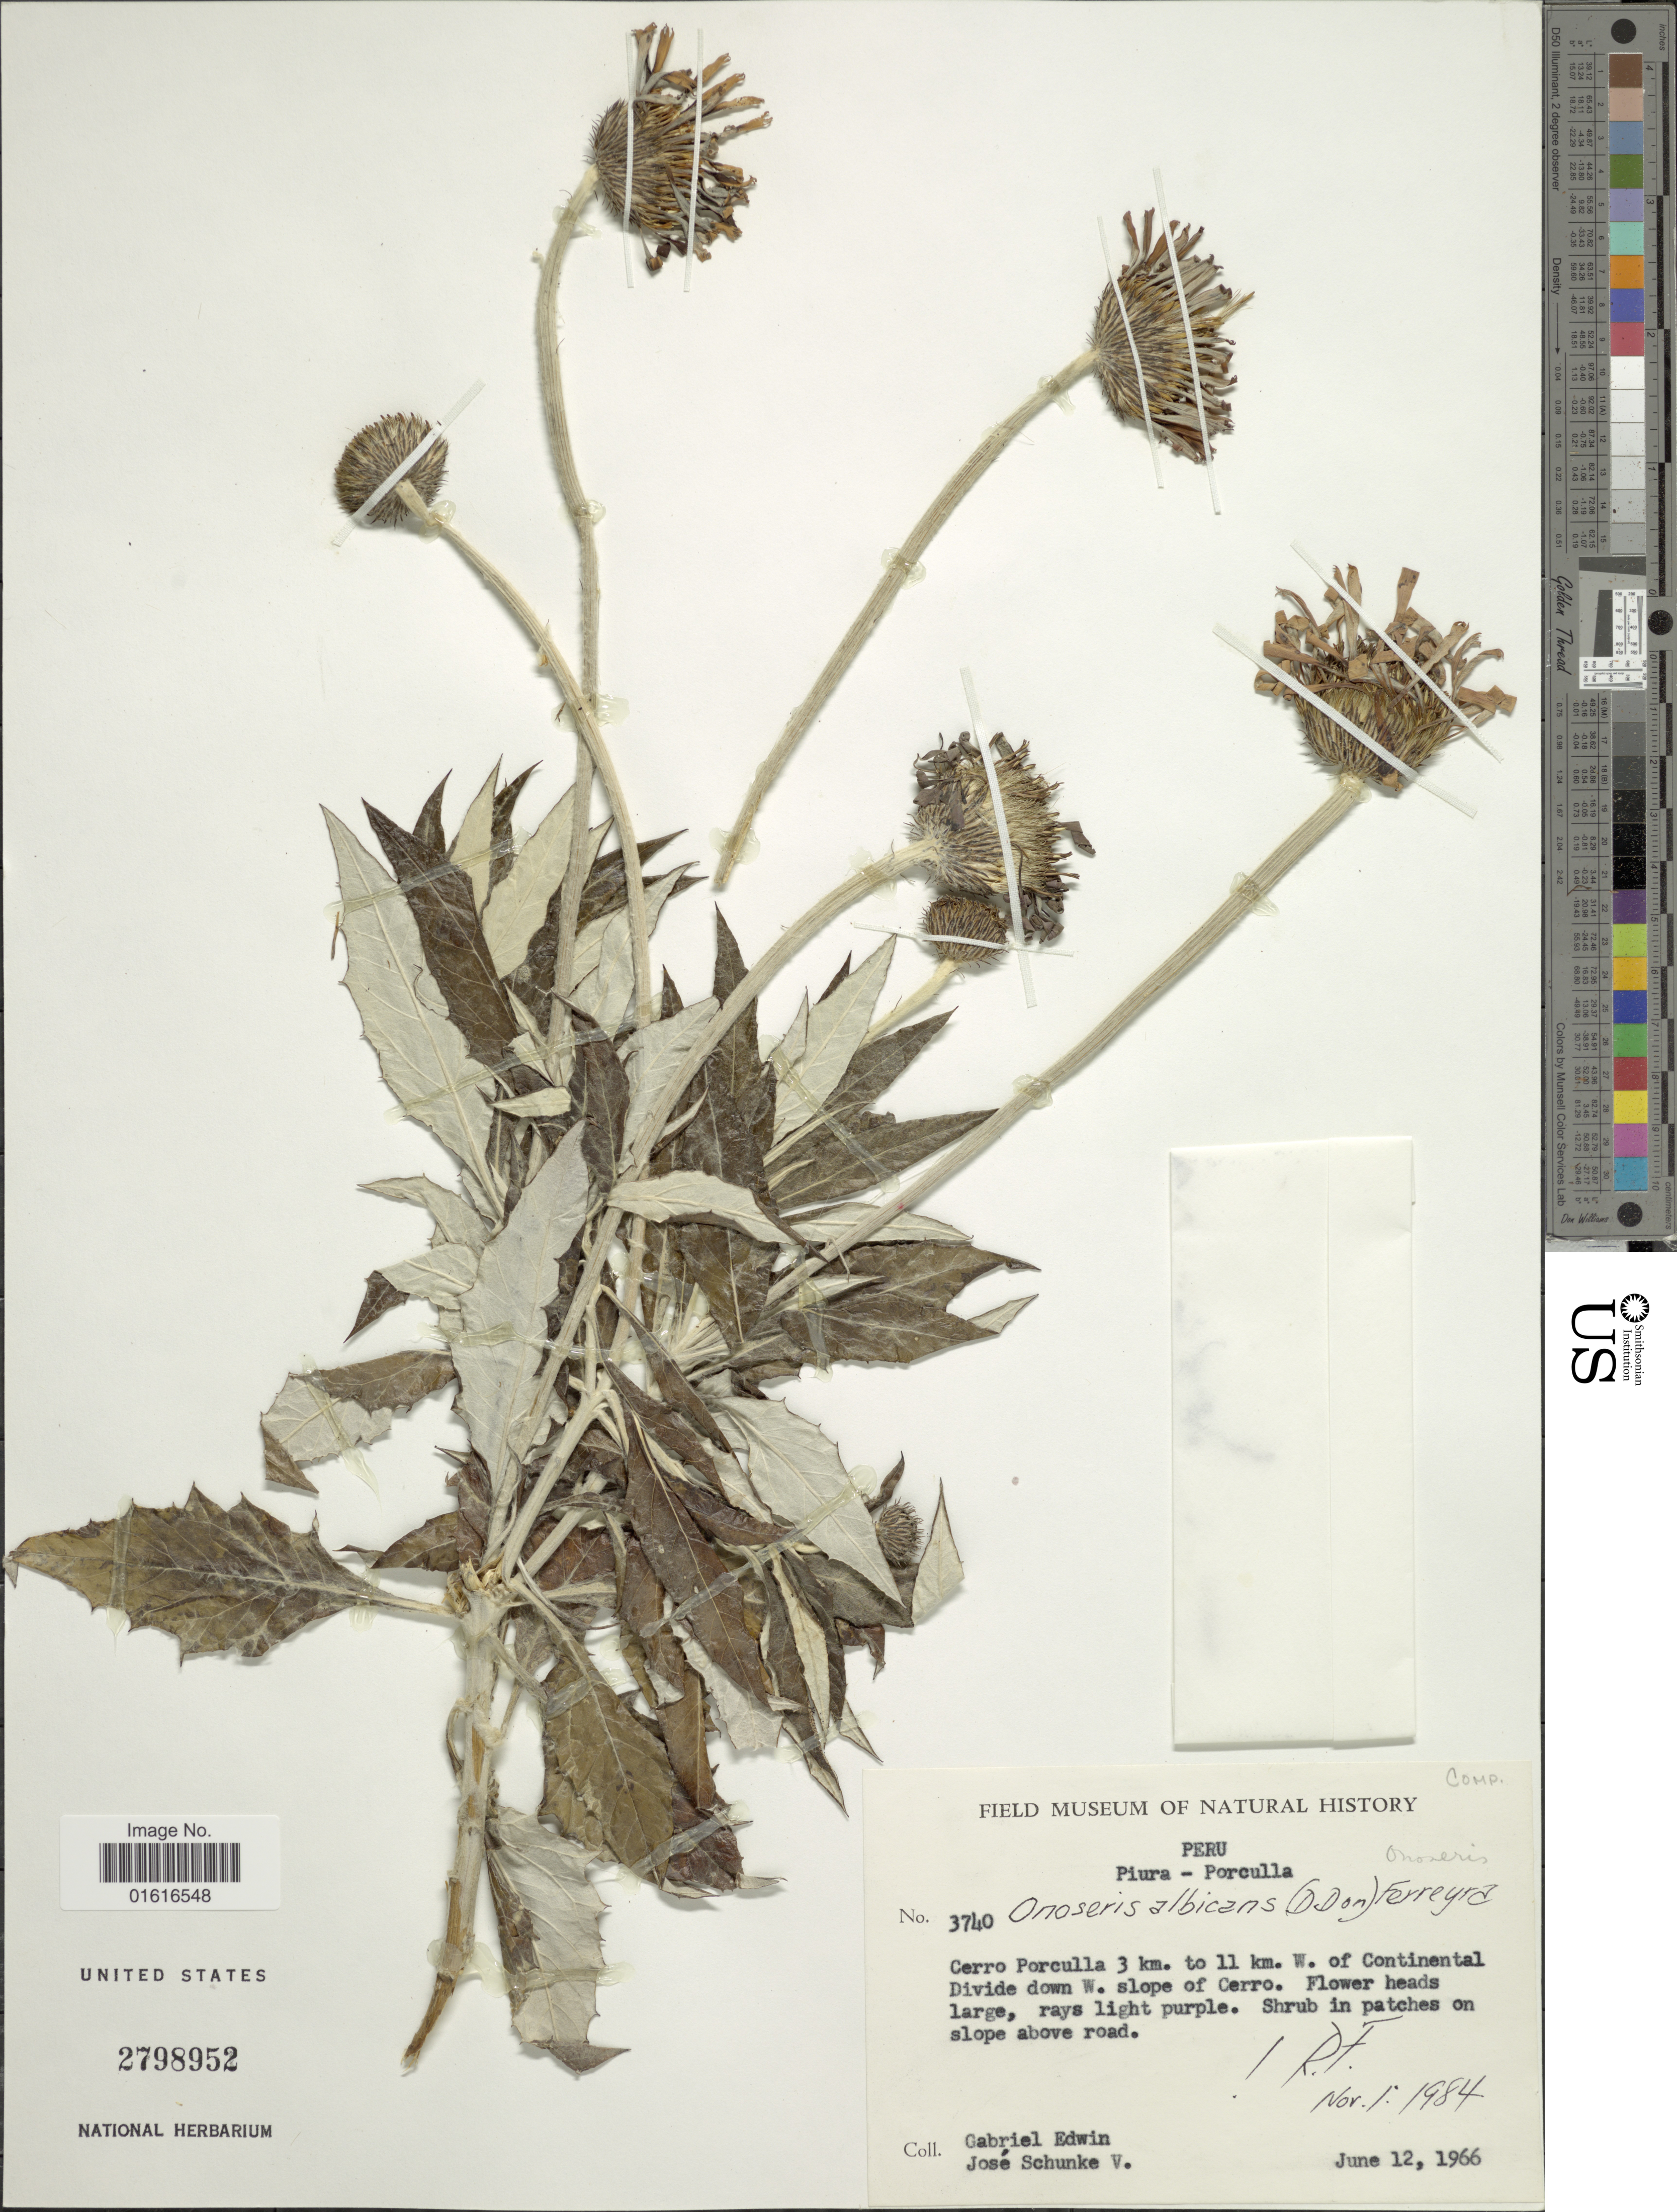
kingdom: Plantae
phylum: Tracheophyta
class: Magnoliopsida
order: Asterales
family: Asteraceae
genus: Onoseris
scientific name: Onoseris albicans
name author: (D. Don) Ferreyra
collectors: G. Edwin & J. Schunke Vigo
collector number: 3740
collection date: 1966-06-12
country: Peru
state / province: Piura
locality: Porculla, Cerro Porculla 3 km. to 11 km W of Continental Divide down w slope of Cerro.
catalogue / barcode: US 2798952